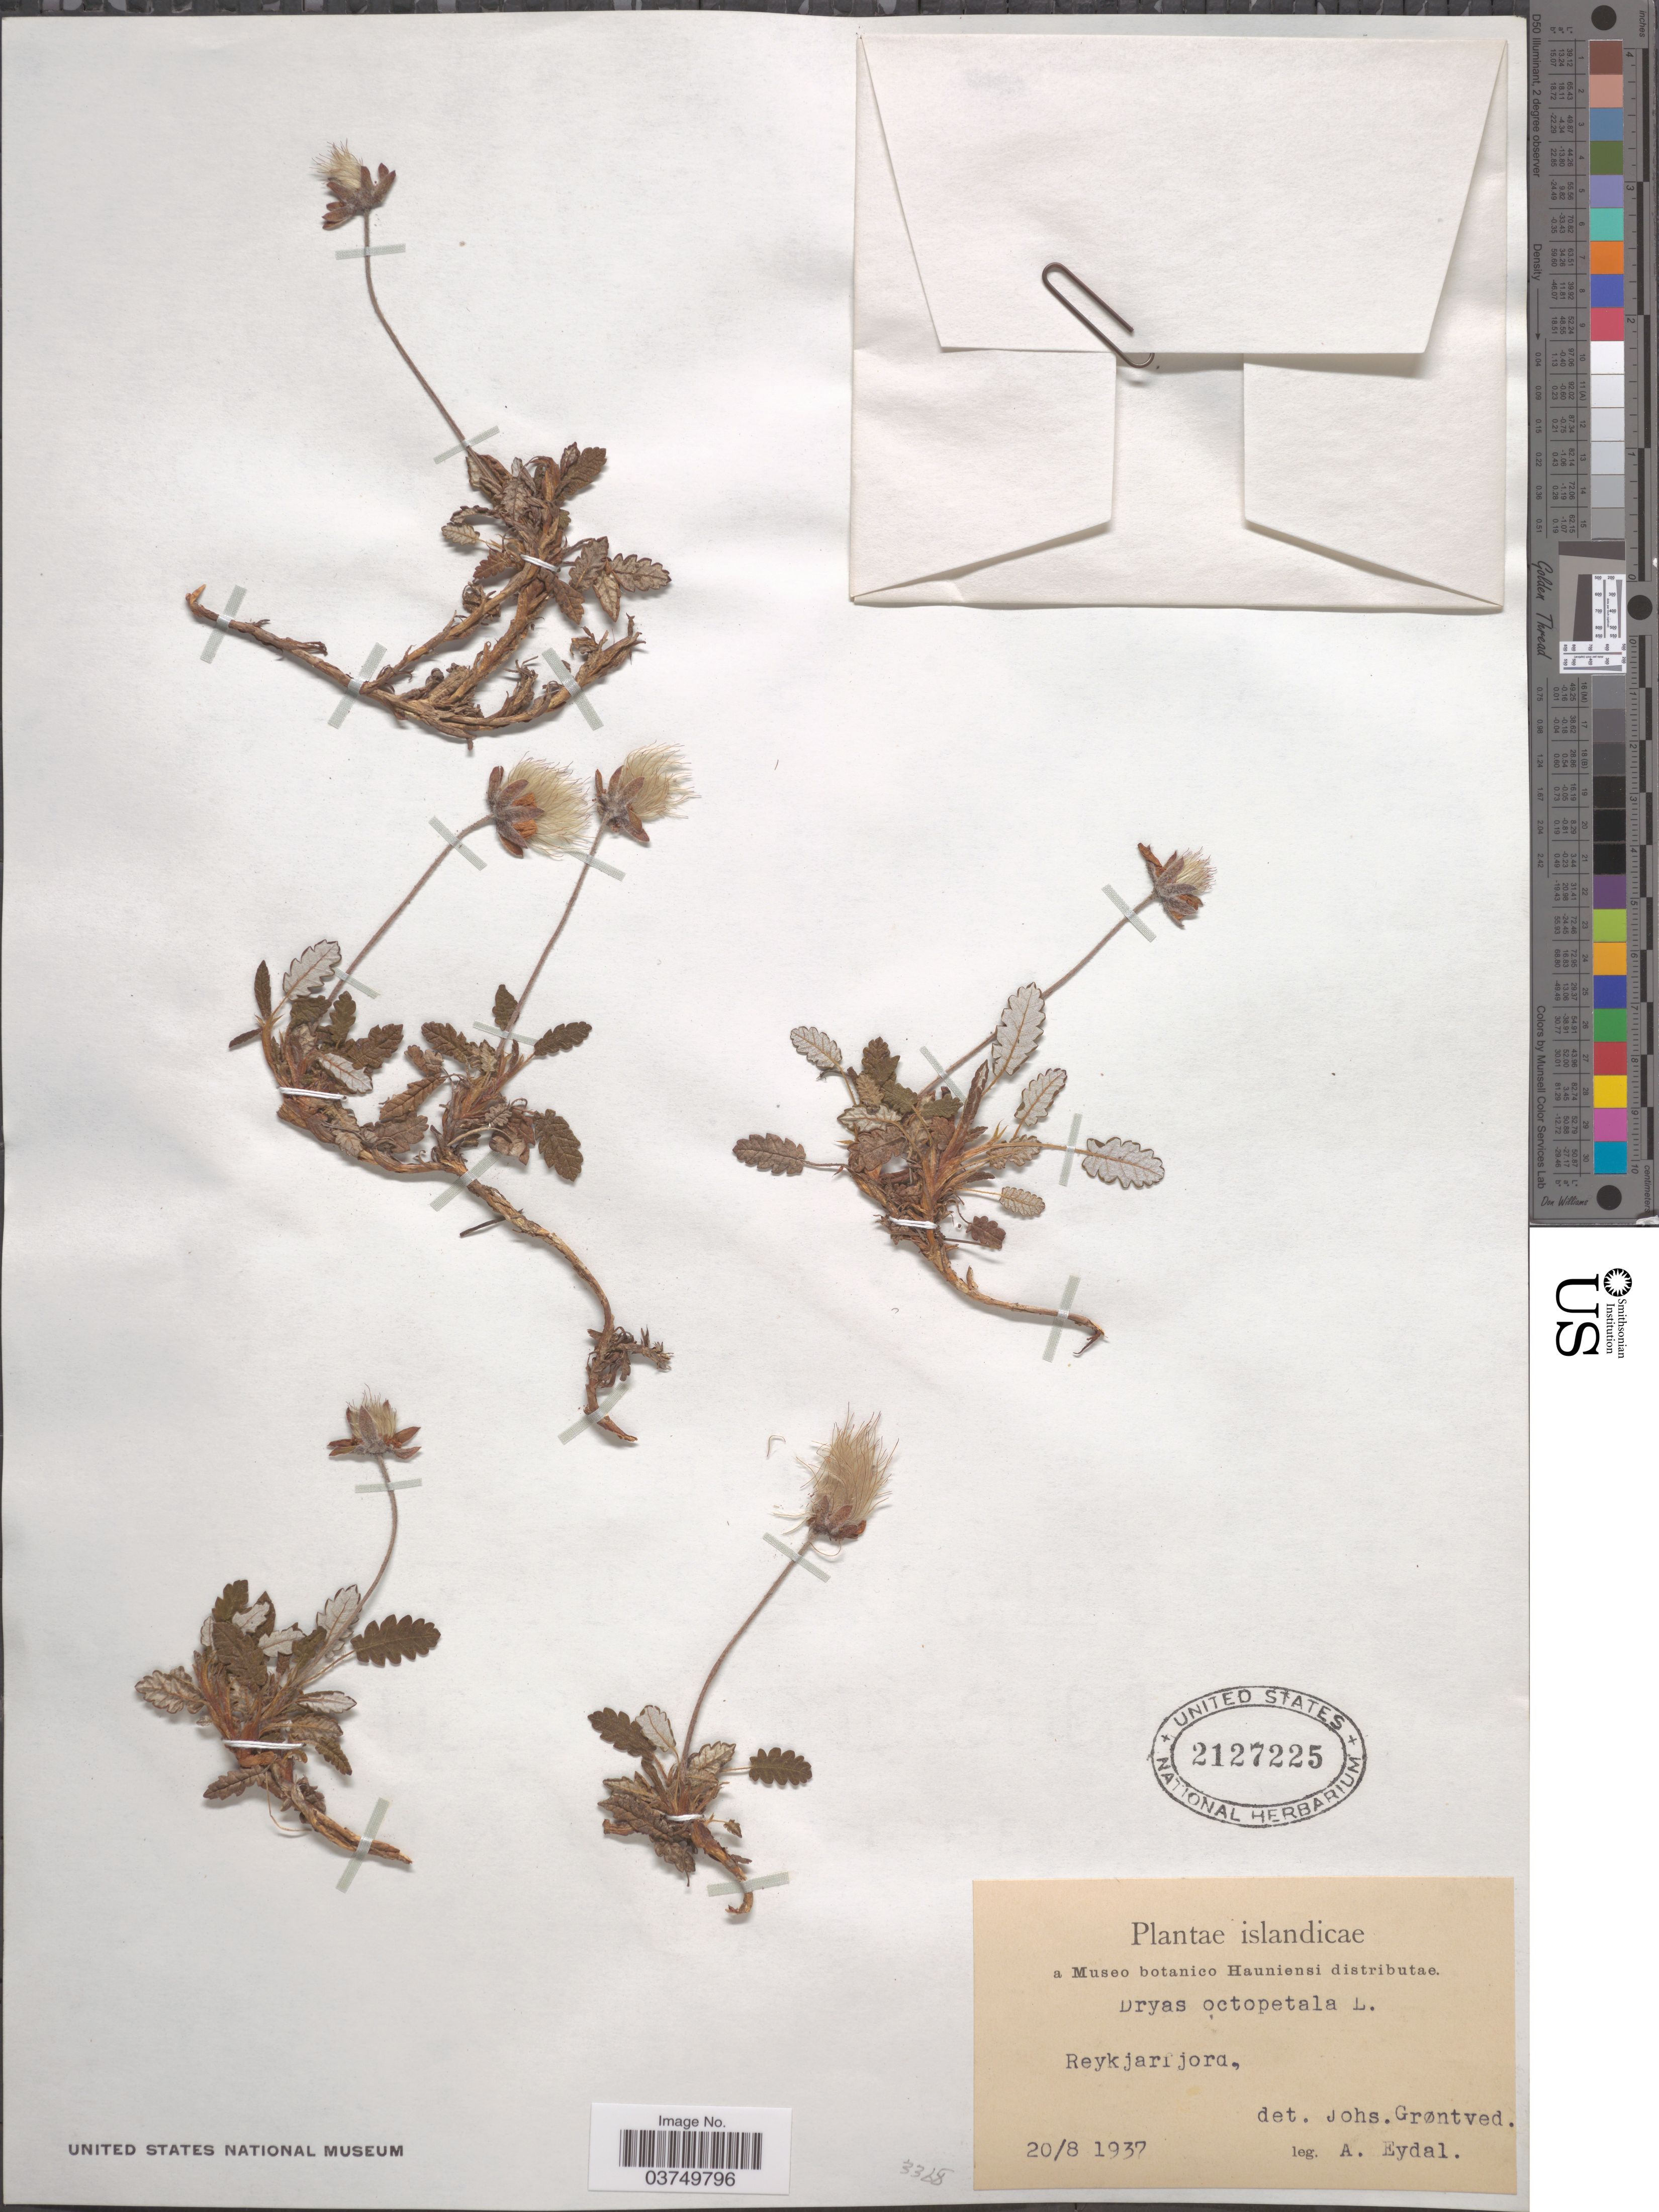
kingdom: Plantae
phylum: Tracheophyta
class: Magnoliopsida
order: Rosales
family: Rosaceae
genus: Dryas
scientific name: Dryas octopetala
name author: L.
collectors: A. Eydal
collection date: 1937-08-20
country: Iceland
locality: Islandicae. Reykjarfjod.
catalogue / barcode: US 2127225